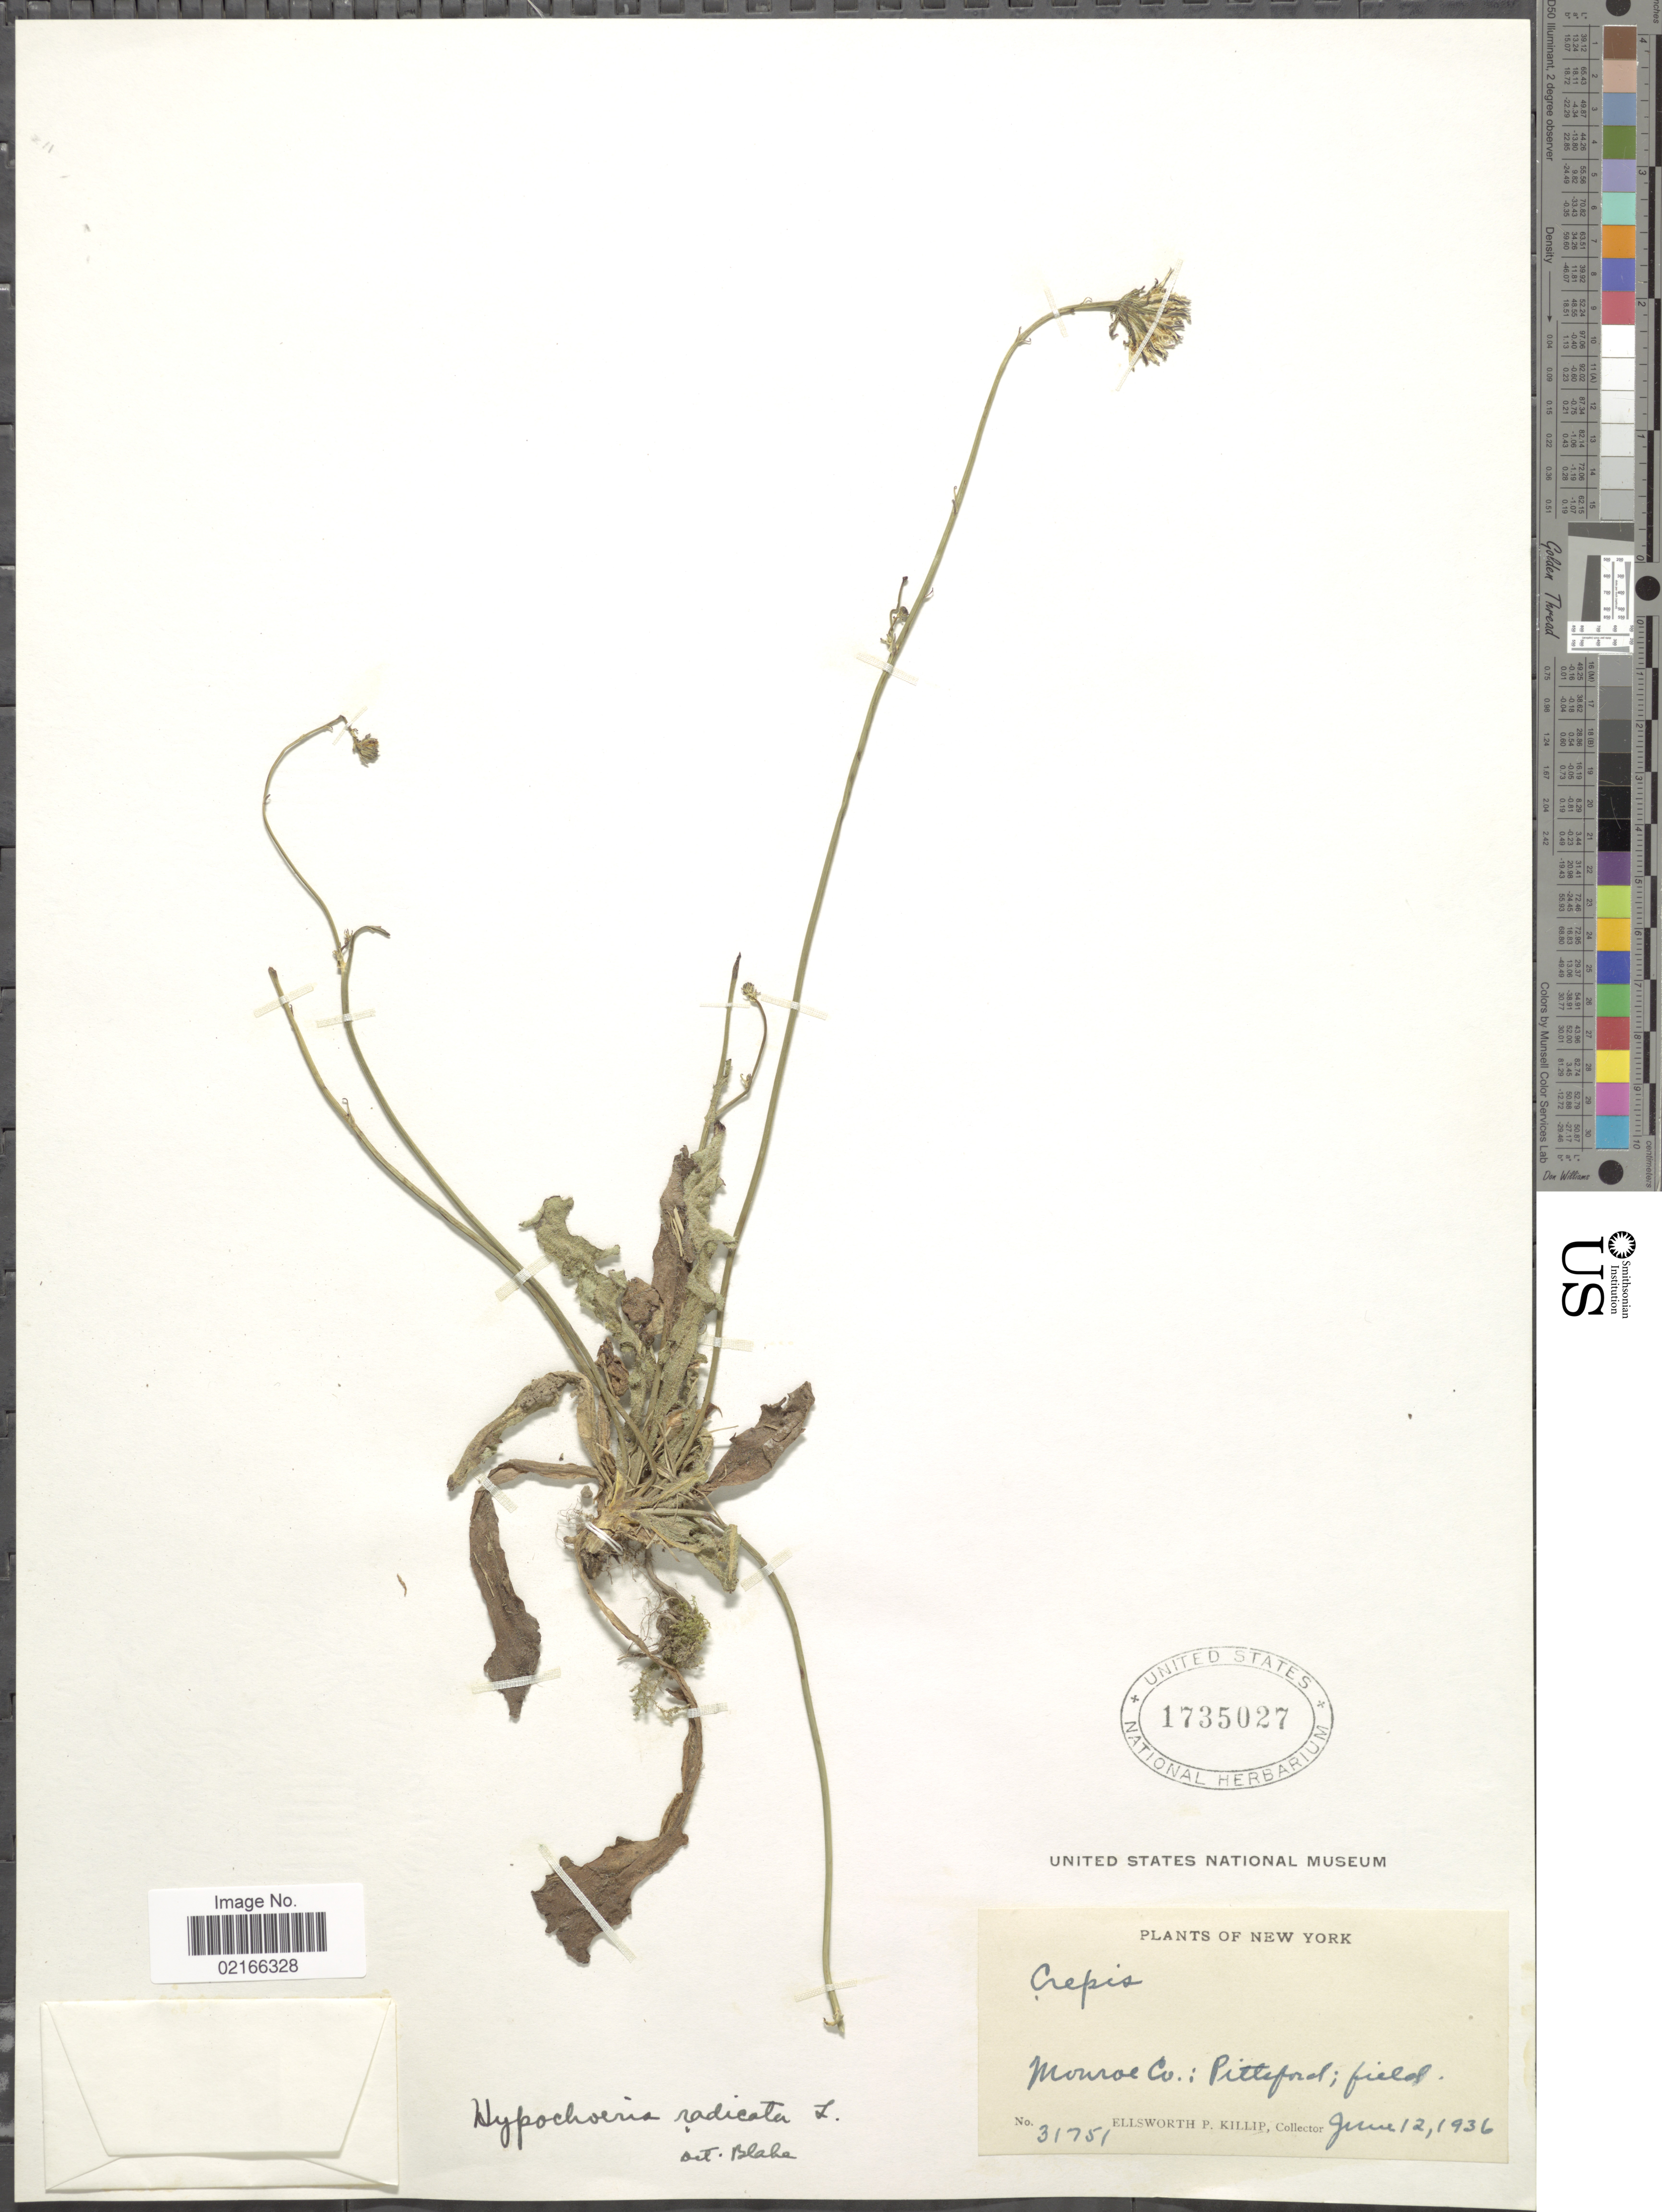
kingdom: Plantae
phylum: Tracheophyta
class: Magnoliopsida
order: Asterales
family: Asteraceae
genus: Hypochaeris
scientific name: Hypochaeris radicata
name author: L.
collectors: E. P. Killip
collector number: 31751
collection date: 1936-06-12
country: United States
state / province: New York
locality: Monroe Co.: Pitteford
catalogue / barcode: US 1735027